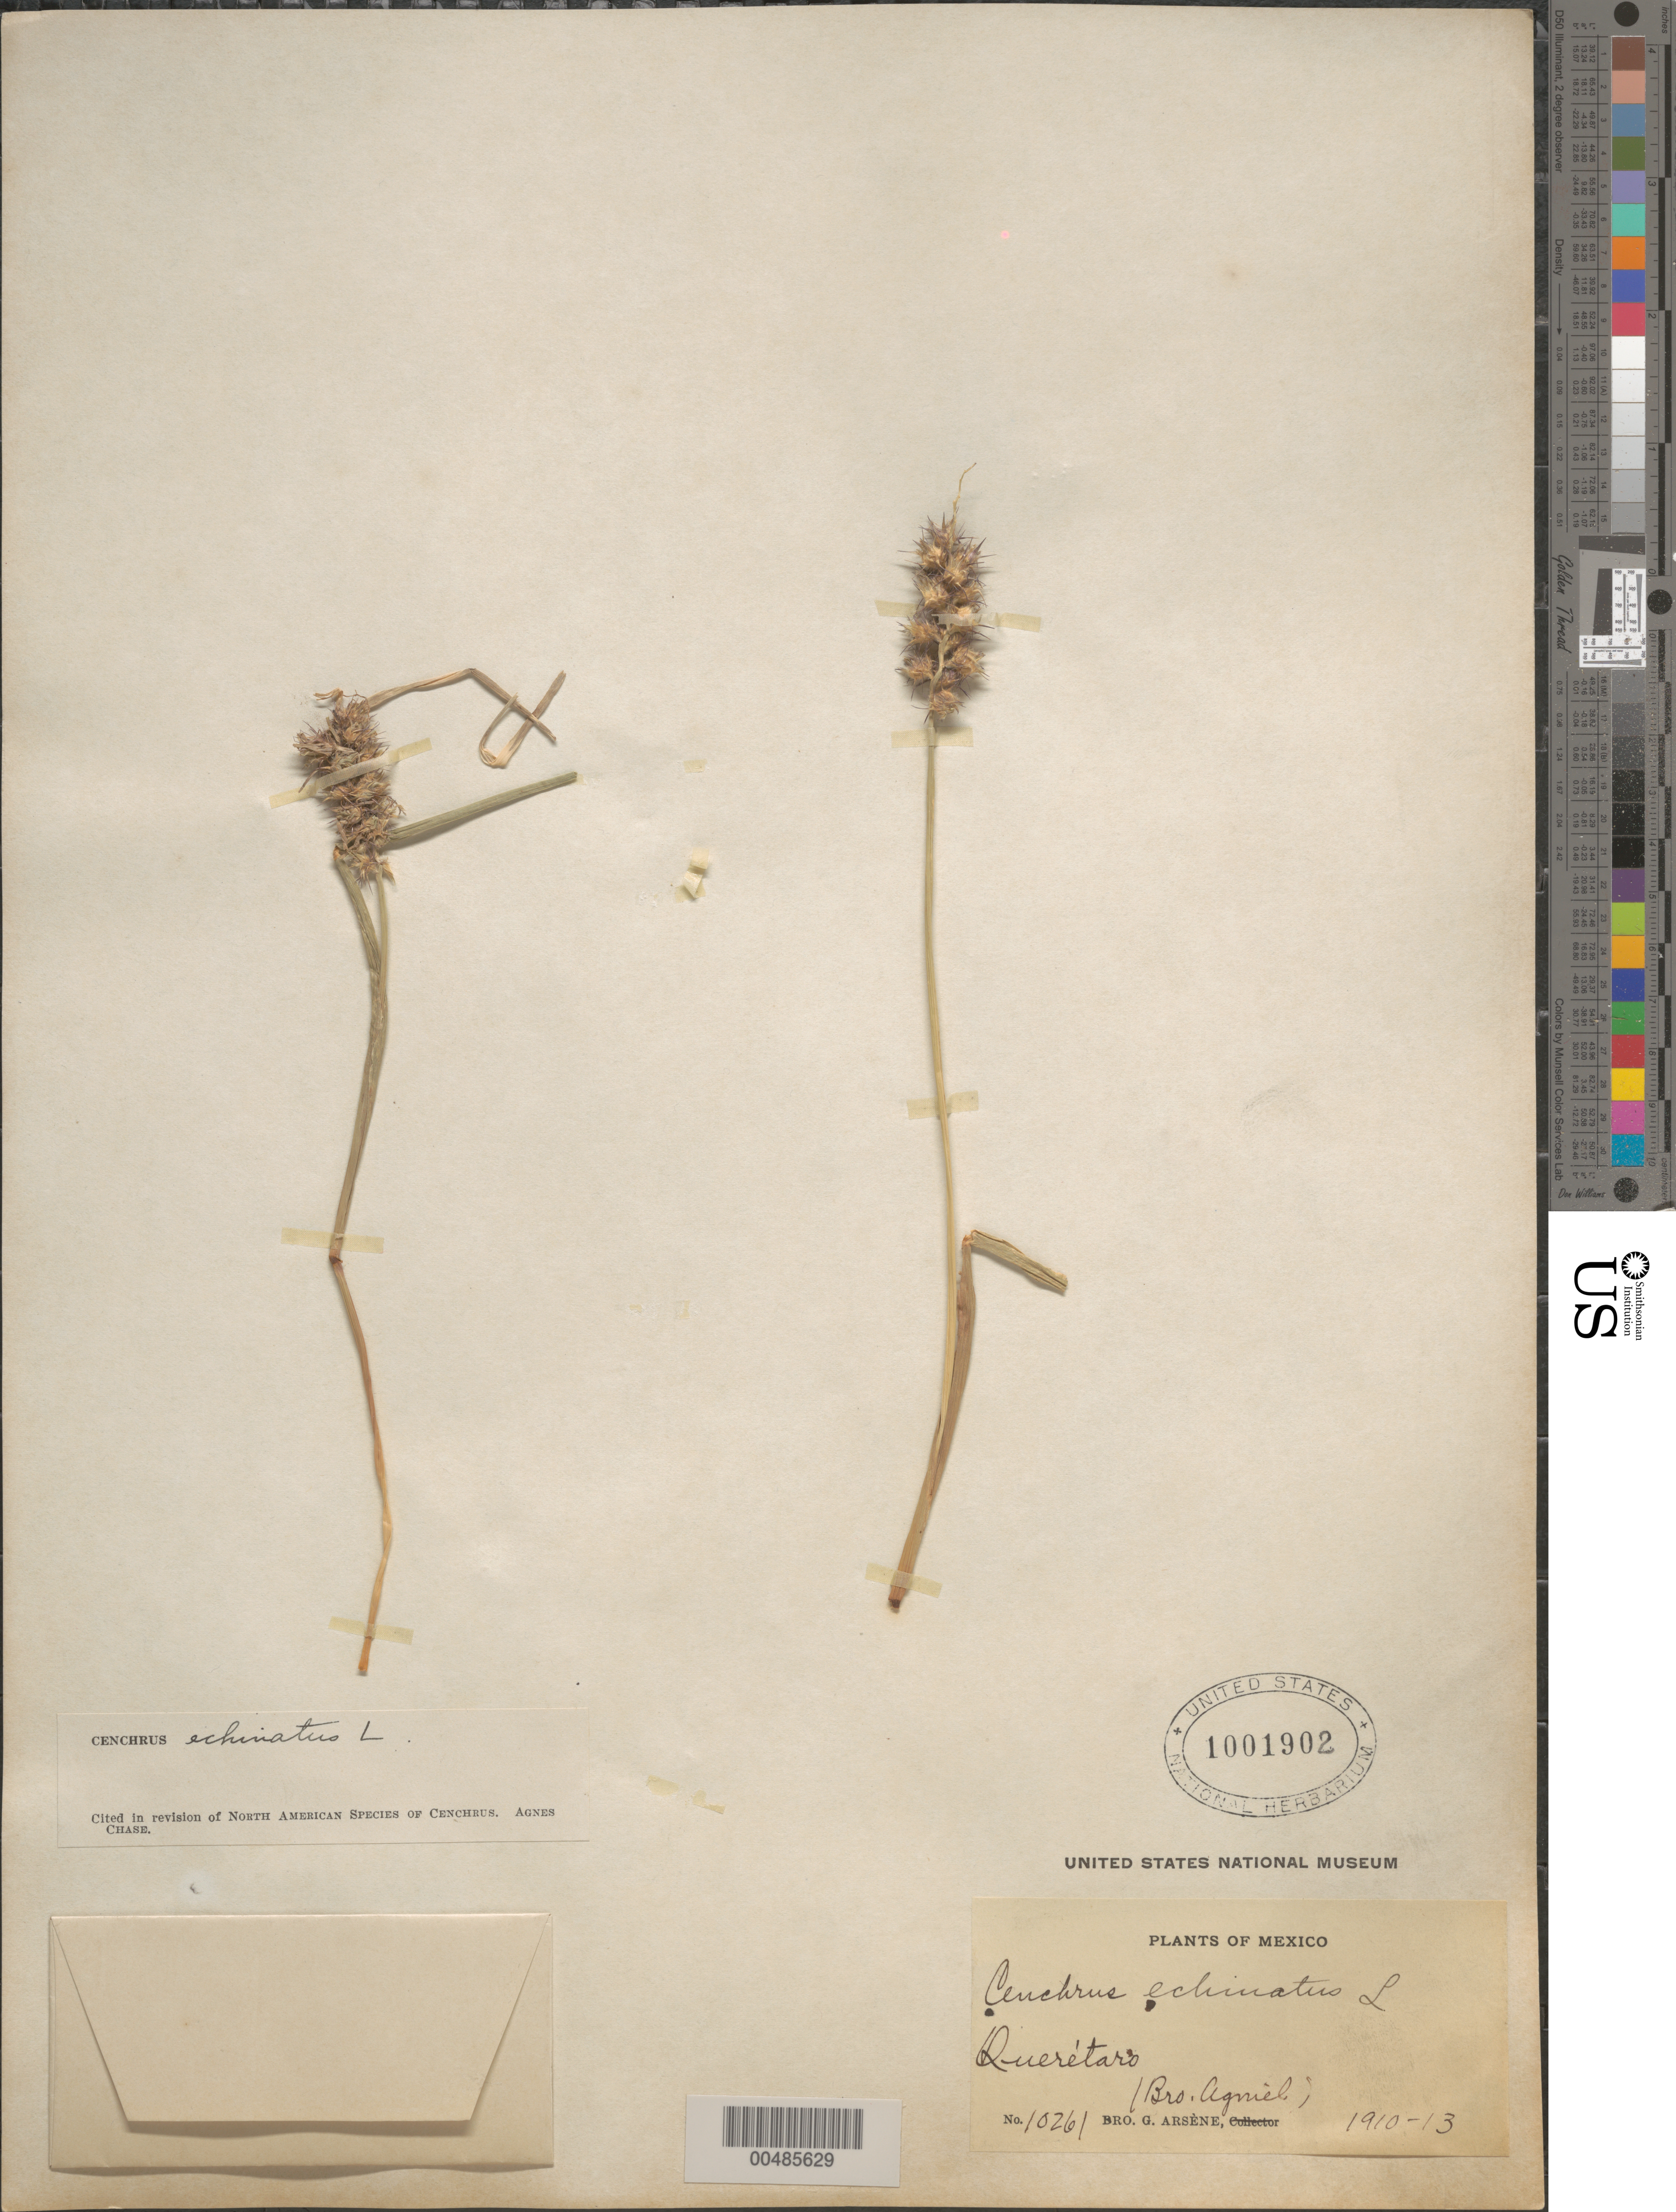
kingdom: Plantae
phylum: Tracheophyta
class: Liliopsida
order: Poales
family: Poaceae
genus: Cenchrus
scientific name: Cenchrus echinatus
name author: L.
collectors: Bro. Agniel & Bro. G. Arsène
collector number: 10261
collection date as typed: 1910 to 1913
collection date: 1910/1913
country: Mexico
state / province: Querétaro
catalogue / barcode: US 1001902